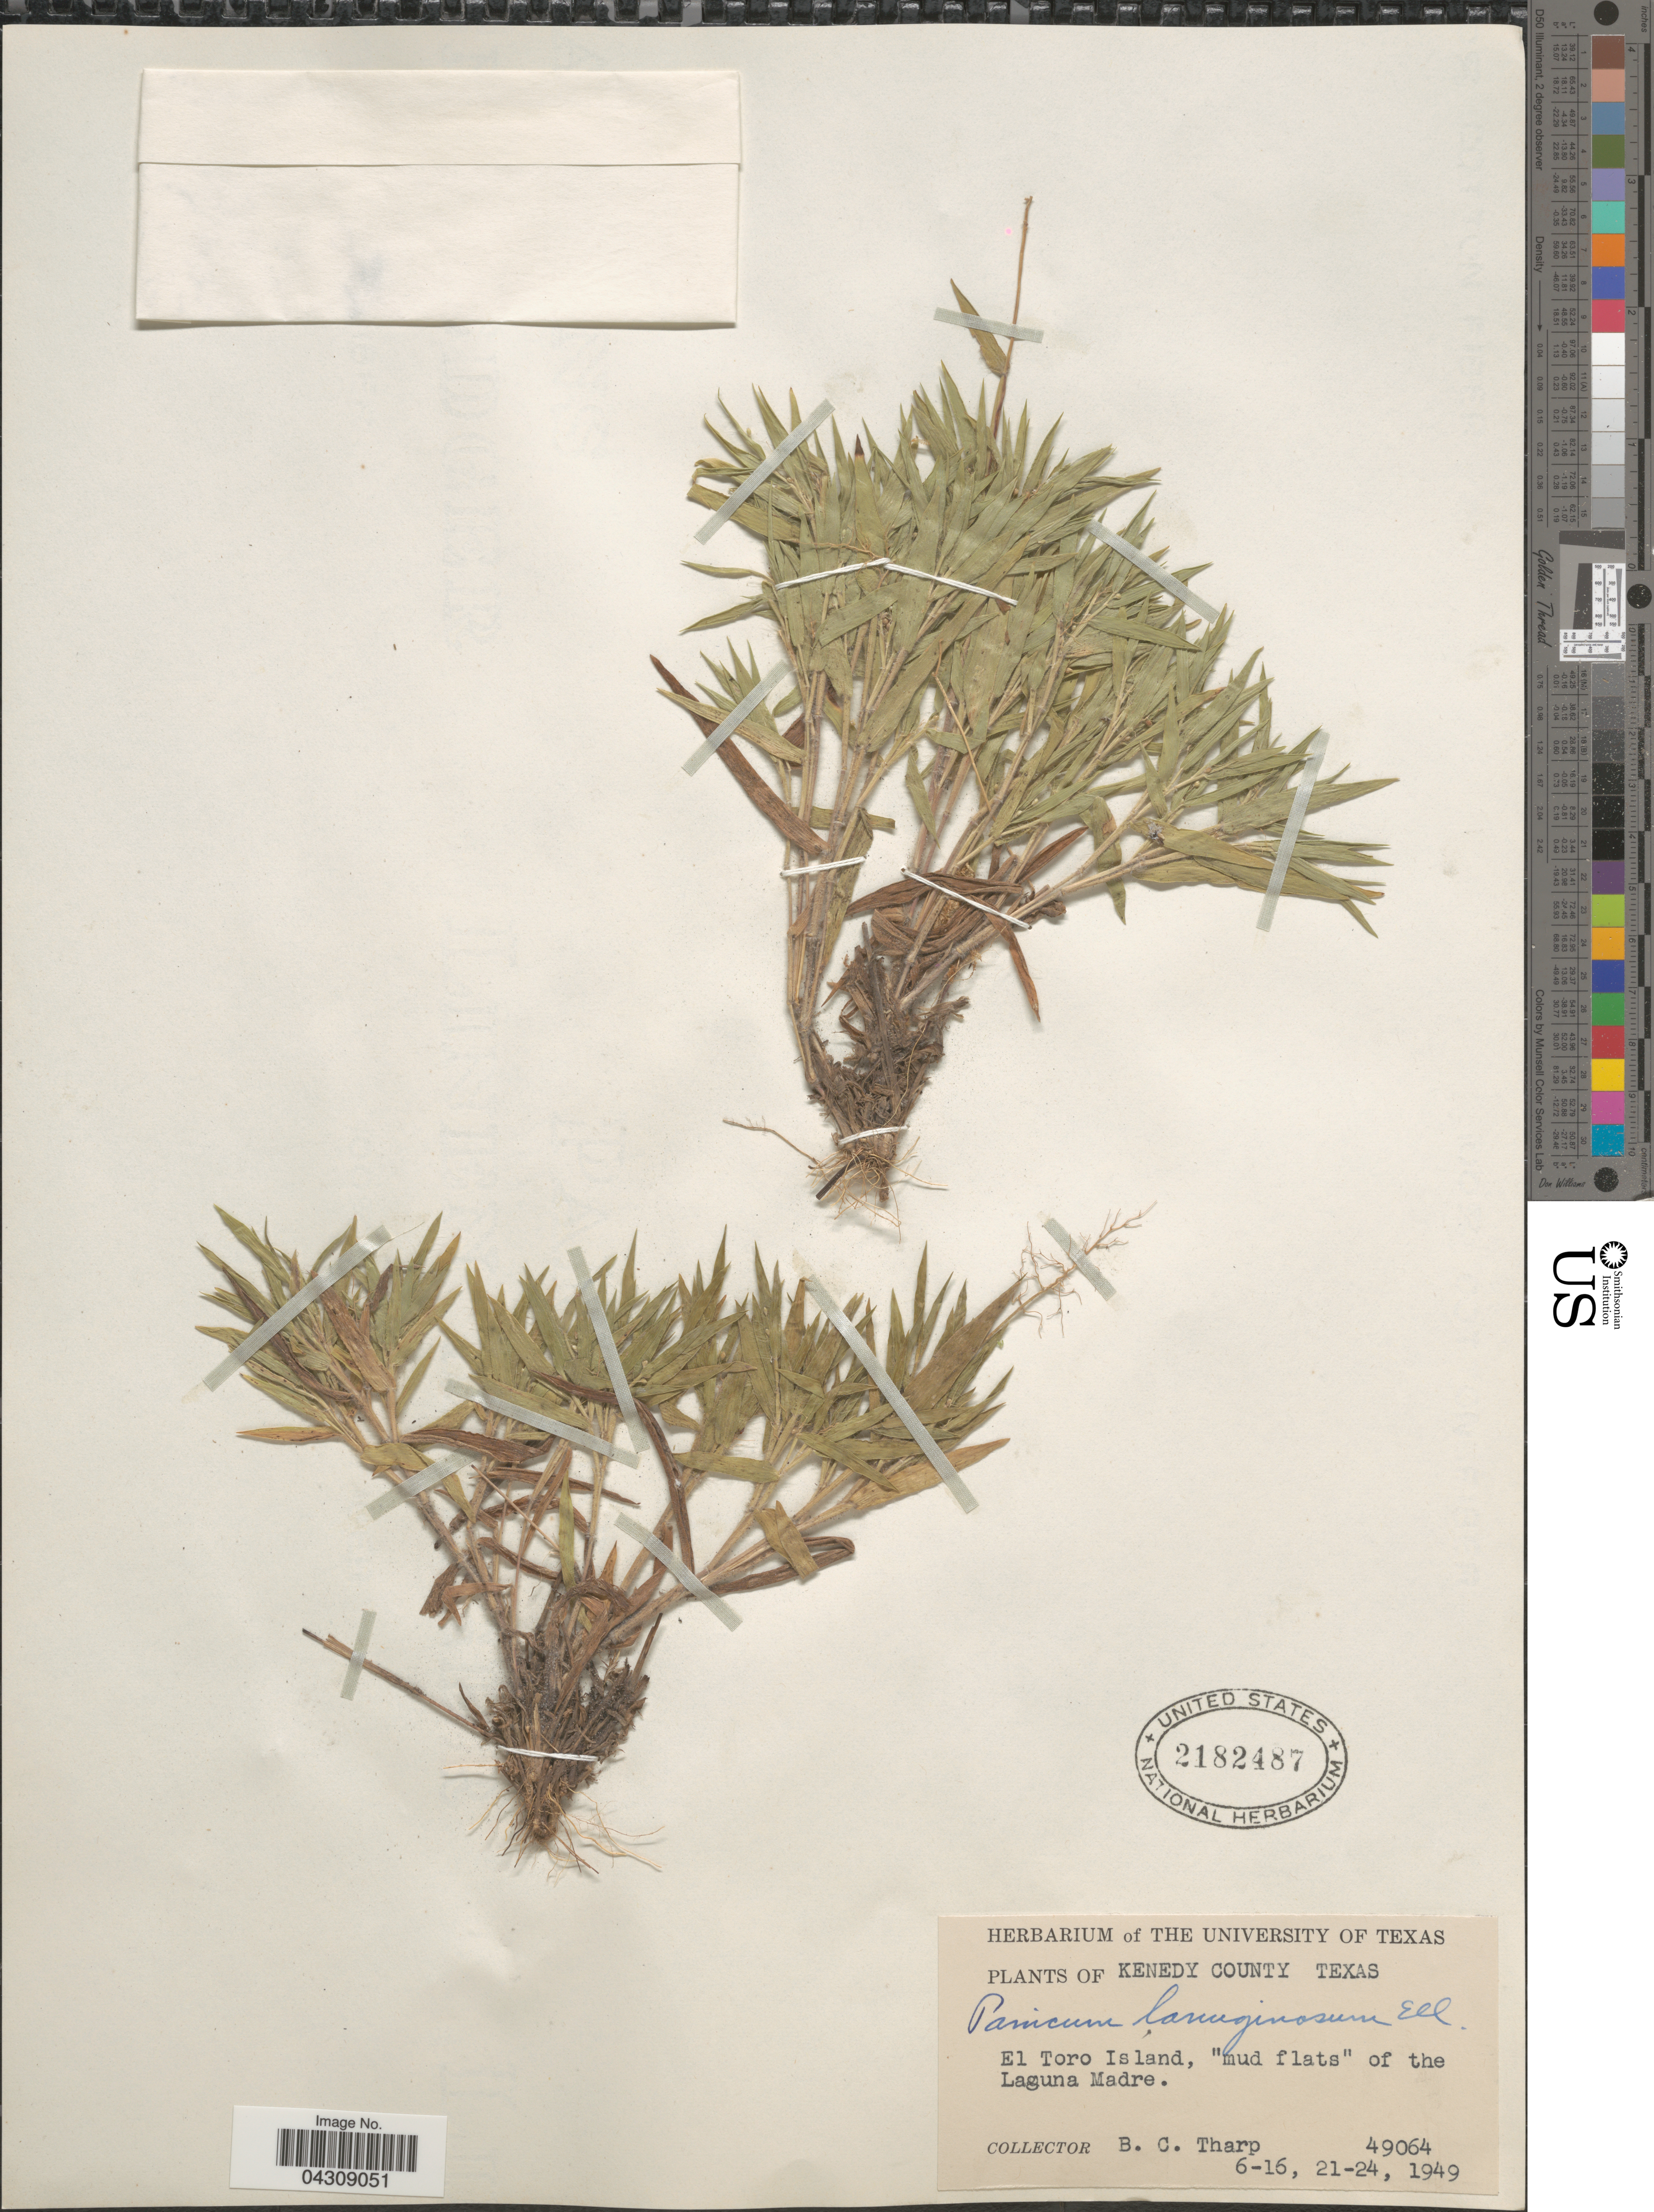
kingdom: Plantae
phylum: Tracheophyta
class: Liliopsida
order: Poales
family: Poaceae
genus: Dichanthelium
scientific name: Dichanthelium acuminatum var. acuminatum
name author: (Sw.) Gould & C.A. Clark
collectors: B. C. Tharp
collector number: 49064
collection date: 1949-06-16/1949-06-24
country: United States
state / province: Texas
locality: Kenedy County. El Toro Island, "mud flats" of the Laguna Madre.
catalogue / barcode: US 2182487